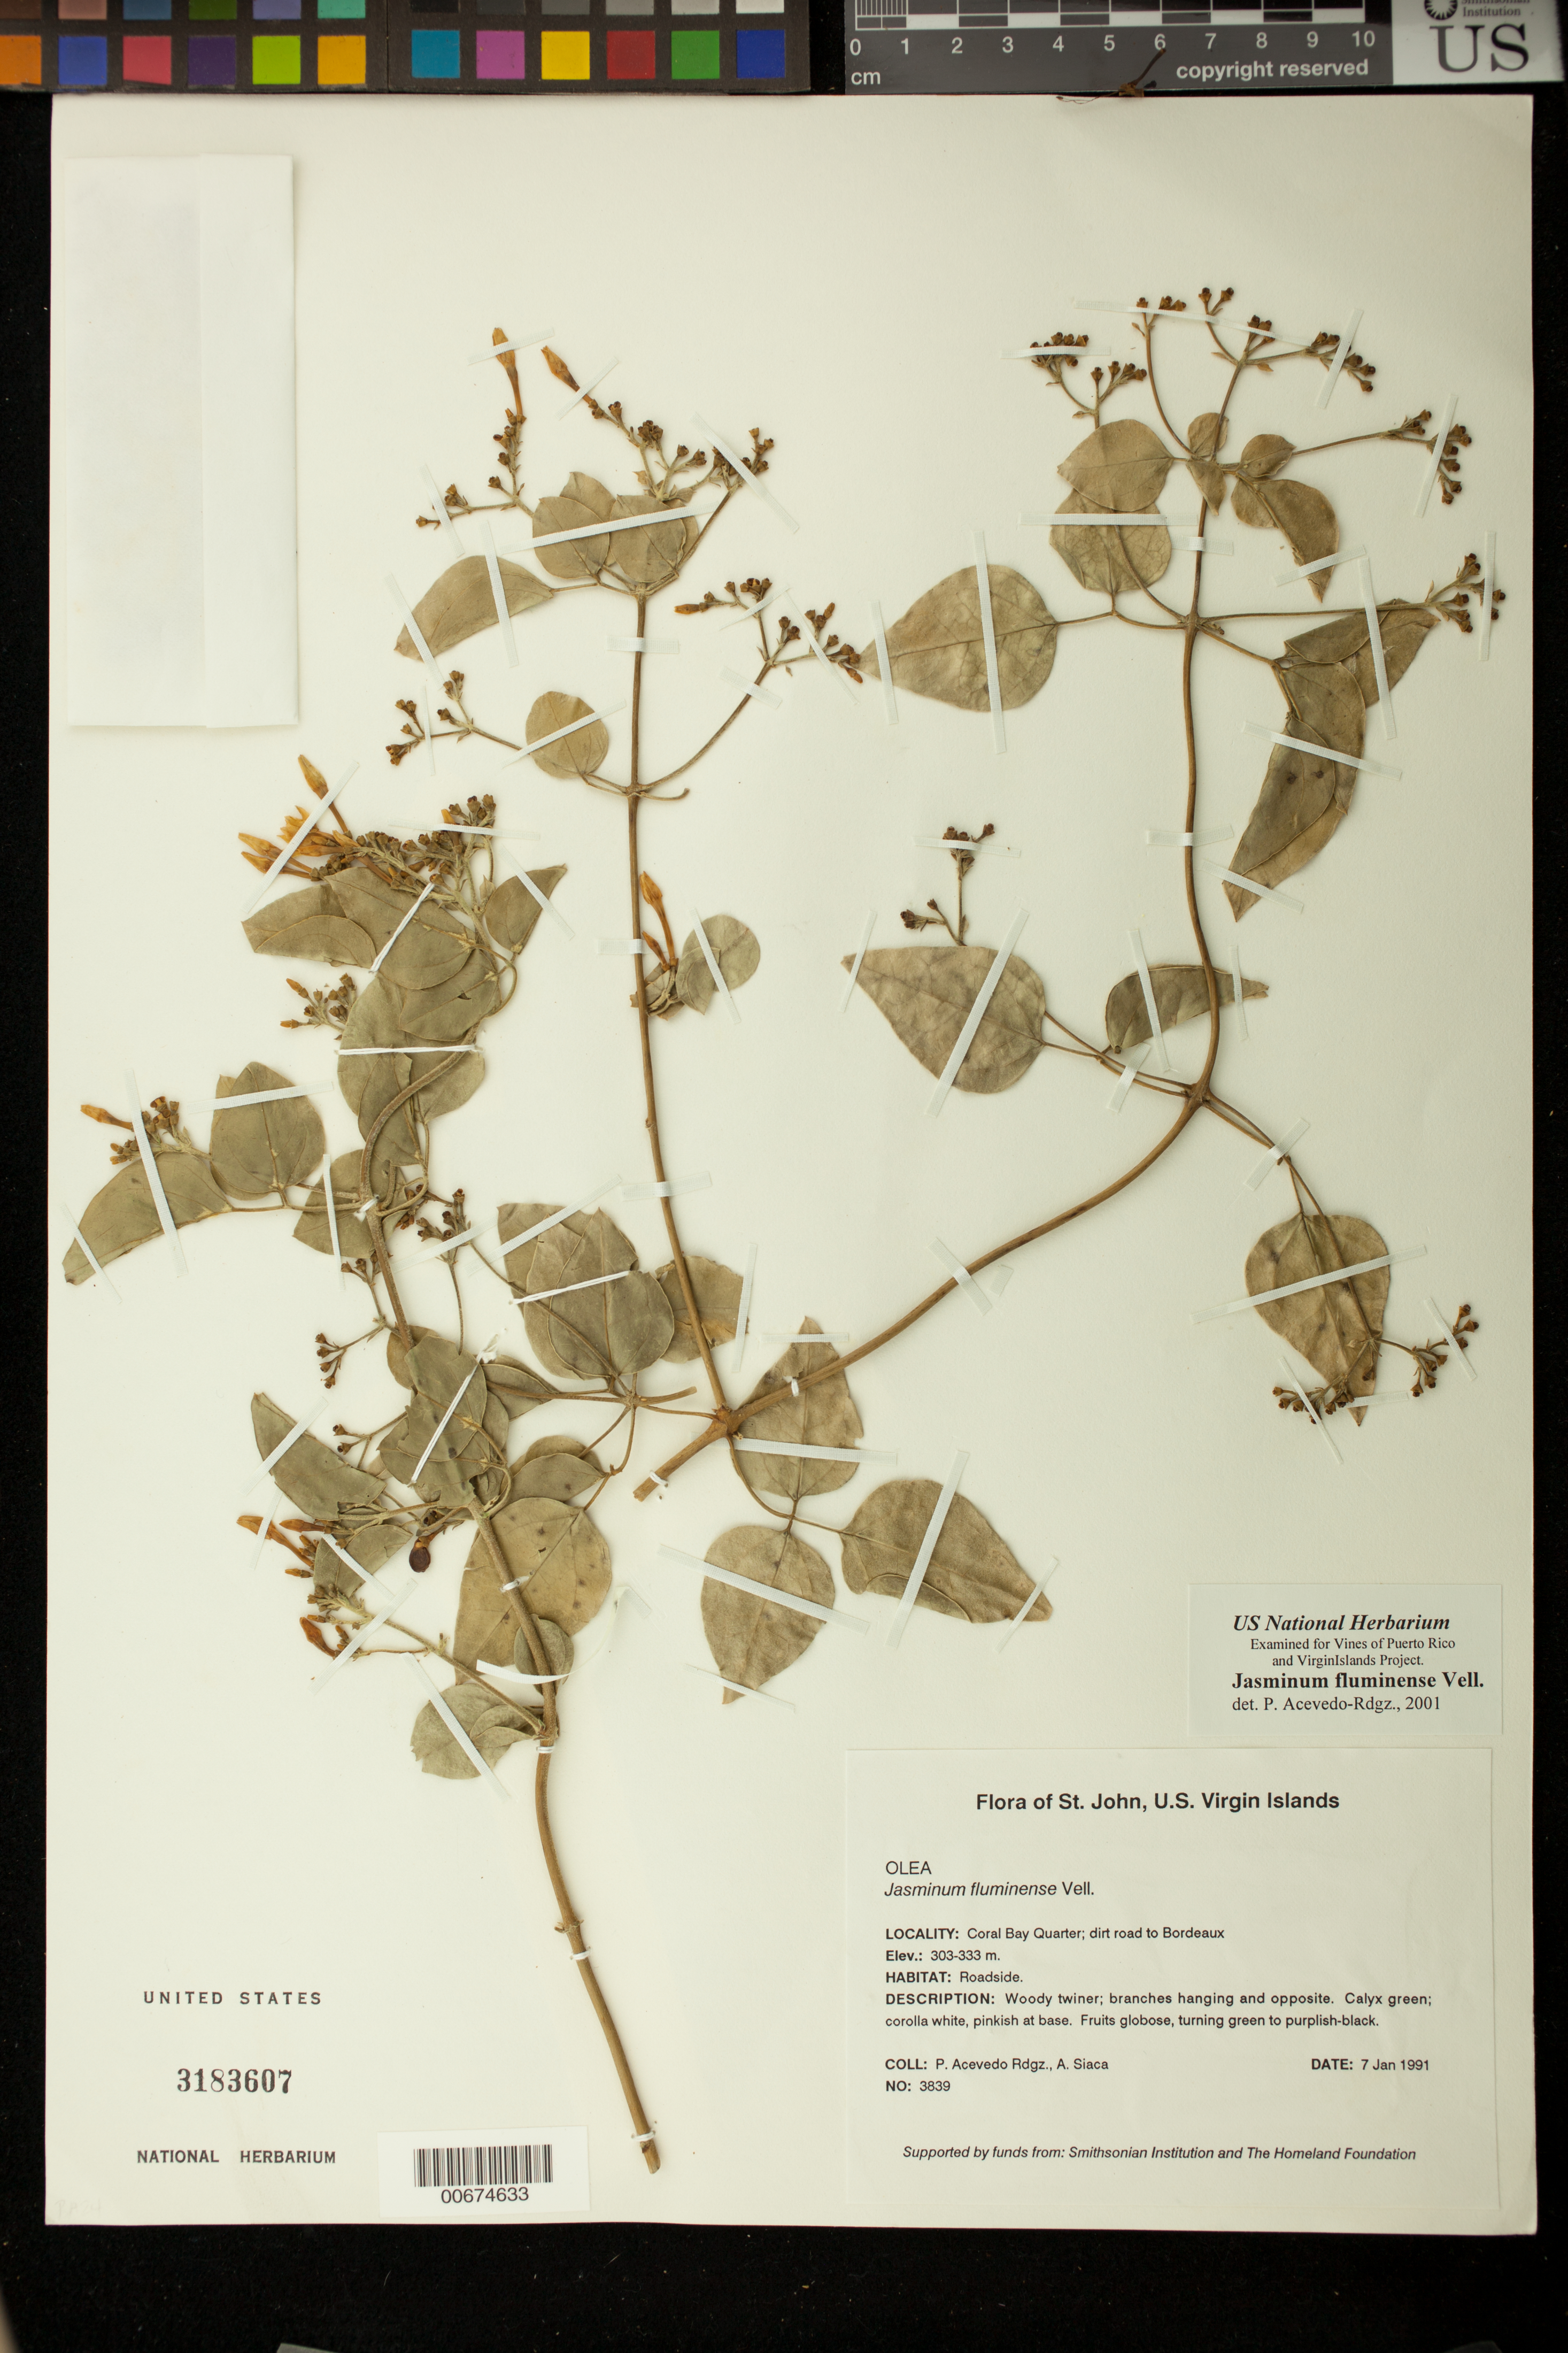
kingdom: Plantae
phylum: Tracheophyta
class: Magnoliopsida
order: Lamiales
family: Oleaceae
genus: Jasminum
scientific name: Jasminum fluminense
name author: Vell.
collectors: P. Acevedo-Rodr. & A. Siaca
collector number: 3839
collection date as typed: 07 Jan 1991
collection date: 1991-01-07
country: U.S. Virgin Islands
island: St. John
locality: Coral Bay Quarter; dirt road to Bordeaux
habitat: Roadside.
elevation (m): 303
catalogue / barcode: US 3183607